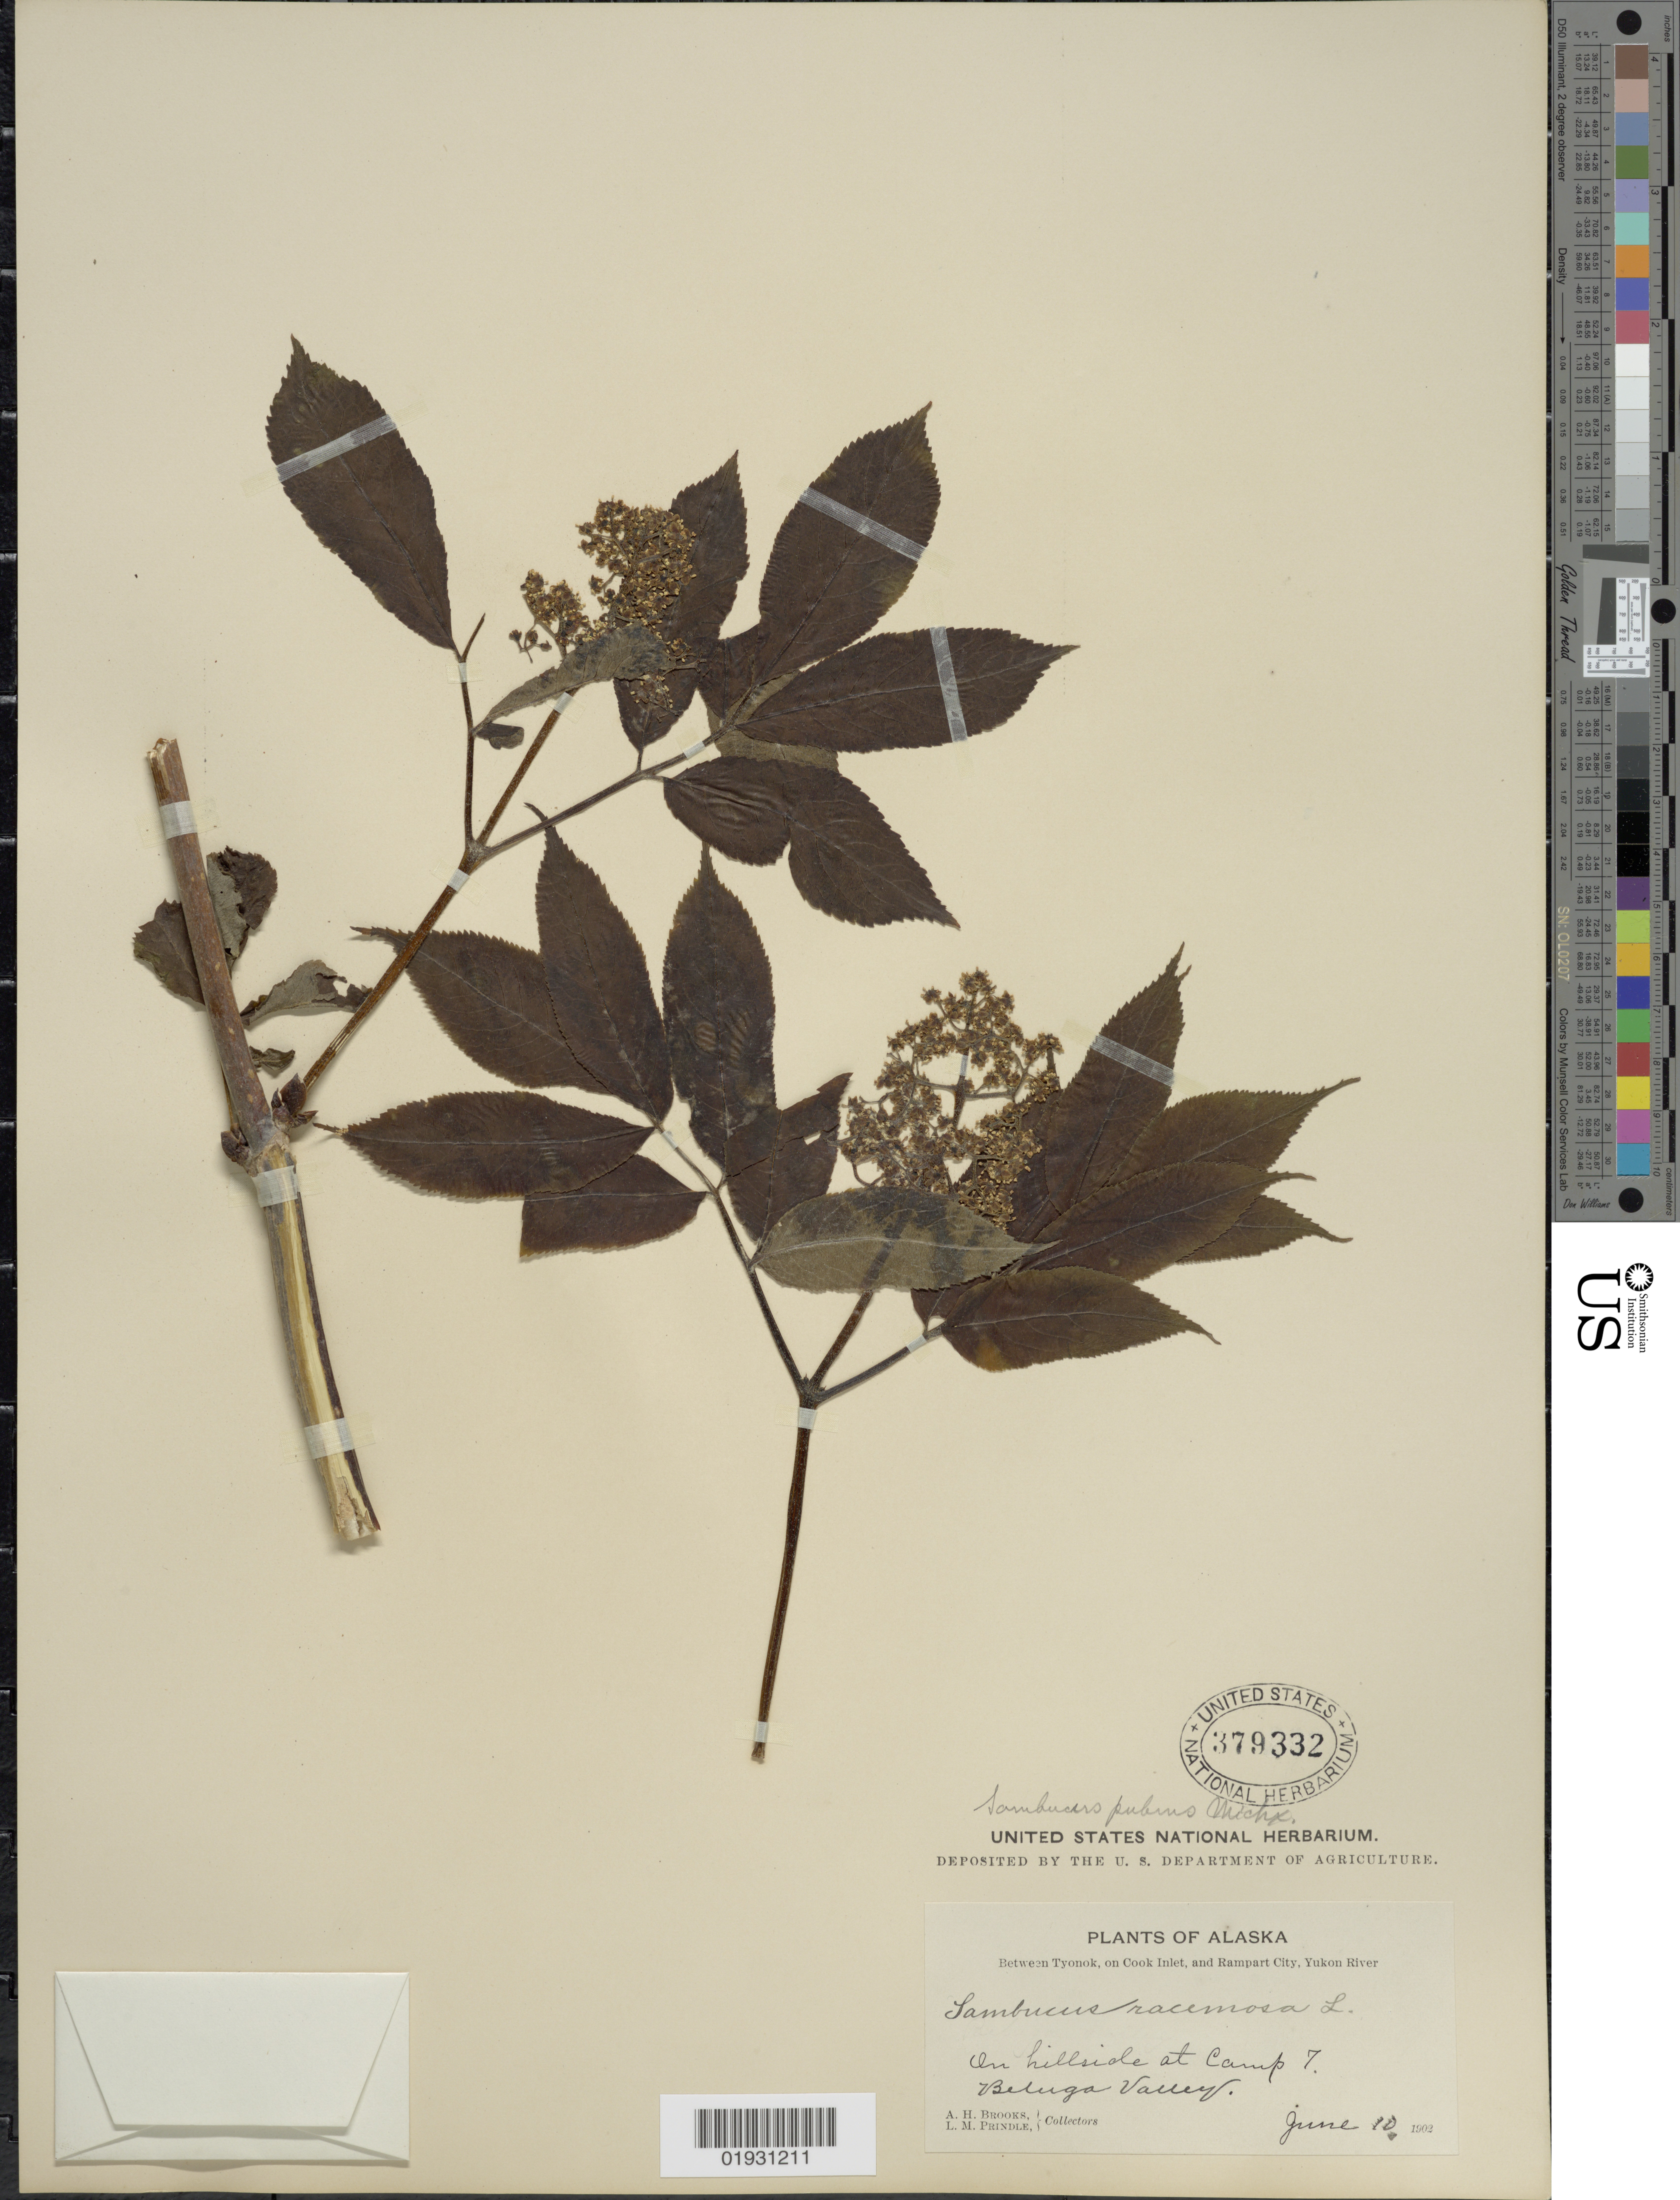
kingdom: Plantae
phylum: Tracheophyta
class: Magnoliopsida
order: Dipsacales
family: Viburnaceae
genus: Sambucus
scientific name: Sambucus pubens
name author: Michx.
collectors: A. Brooks & L. Prindle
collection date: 1902-06-10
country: United States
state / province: Alaska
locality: Between Tyonok, on Cook Inlet, and Rampart City, Yukon River, On hillside at Camp 7, Beluga Valley.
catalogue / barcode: US 379332